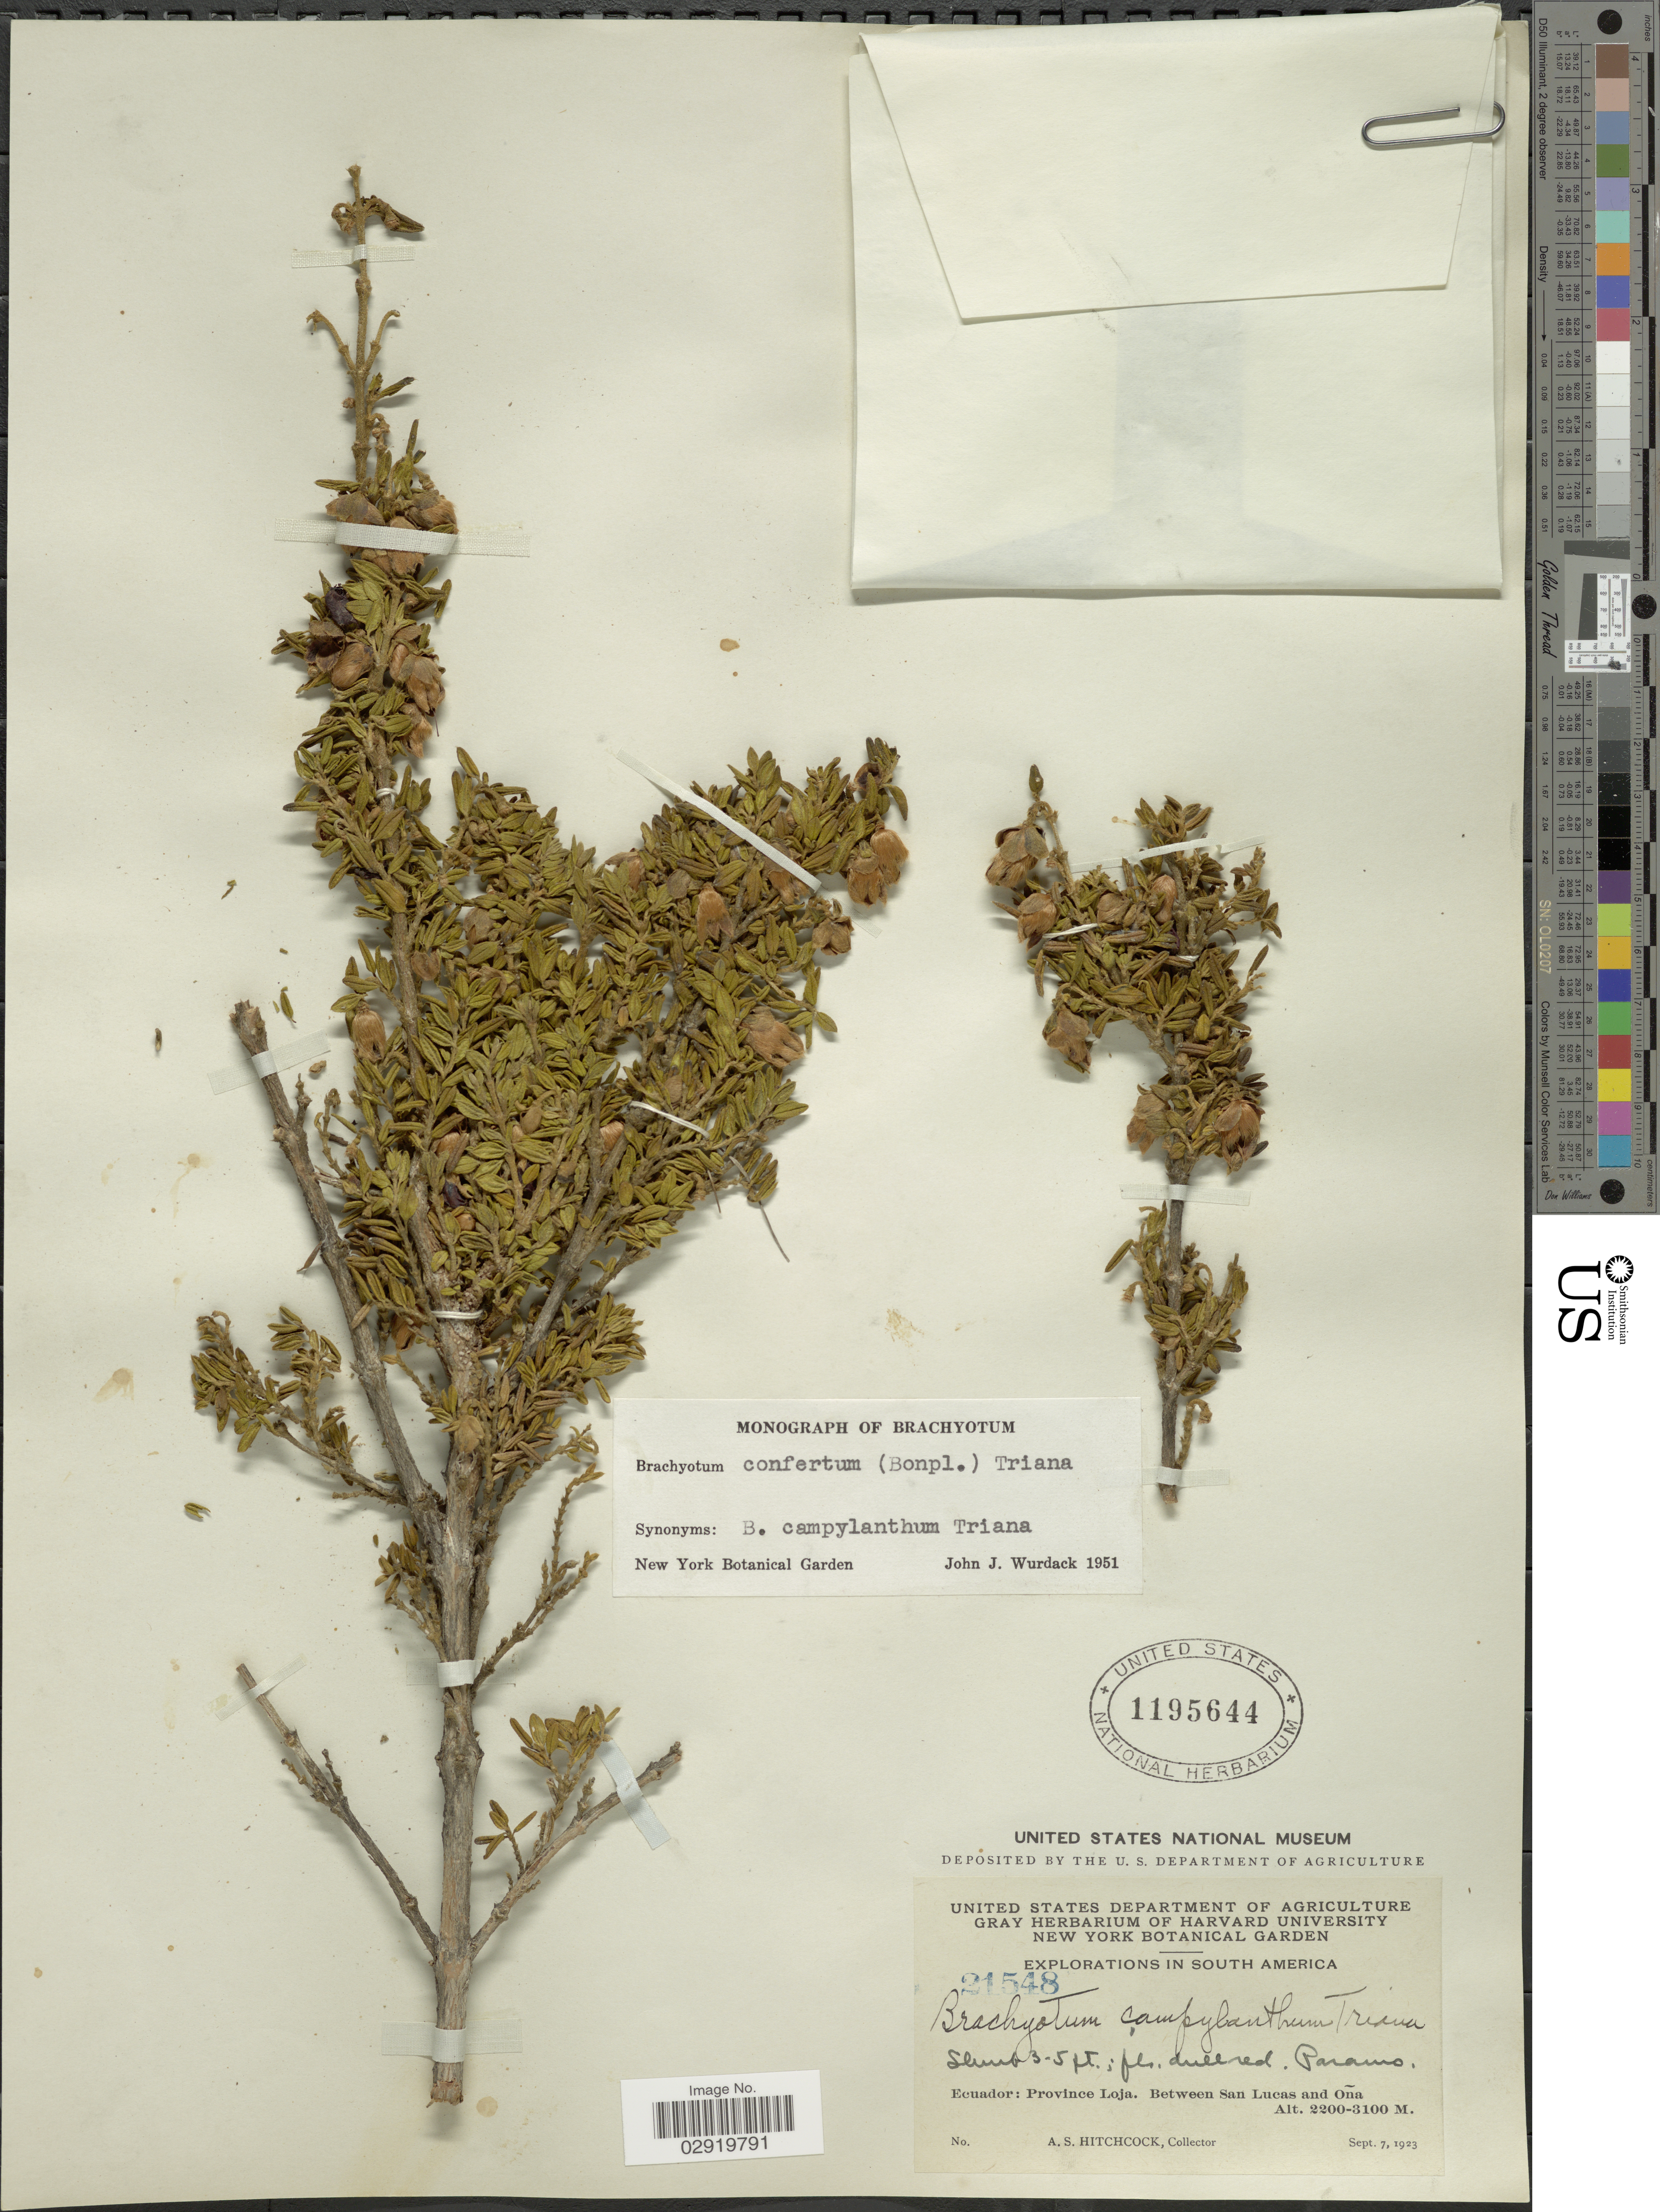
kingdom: Plantae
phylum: Tracheophyta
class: Magnoliopsida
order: Myrtales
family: Melastomataceae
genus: Brachyotum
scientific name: Brachyotum confertum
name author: (Bonpl.) Triana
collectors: A. S. Hitchcock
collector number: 21548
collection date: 1923-09-07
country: Ecuador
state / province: Loja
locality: Between San Lucas and Oña.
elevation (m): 2200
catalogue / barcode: US 1195644